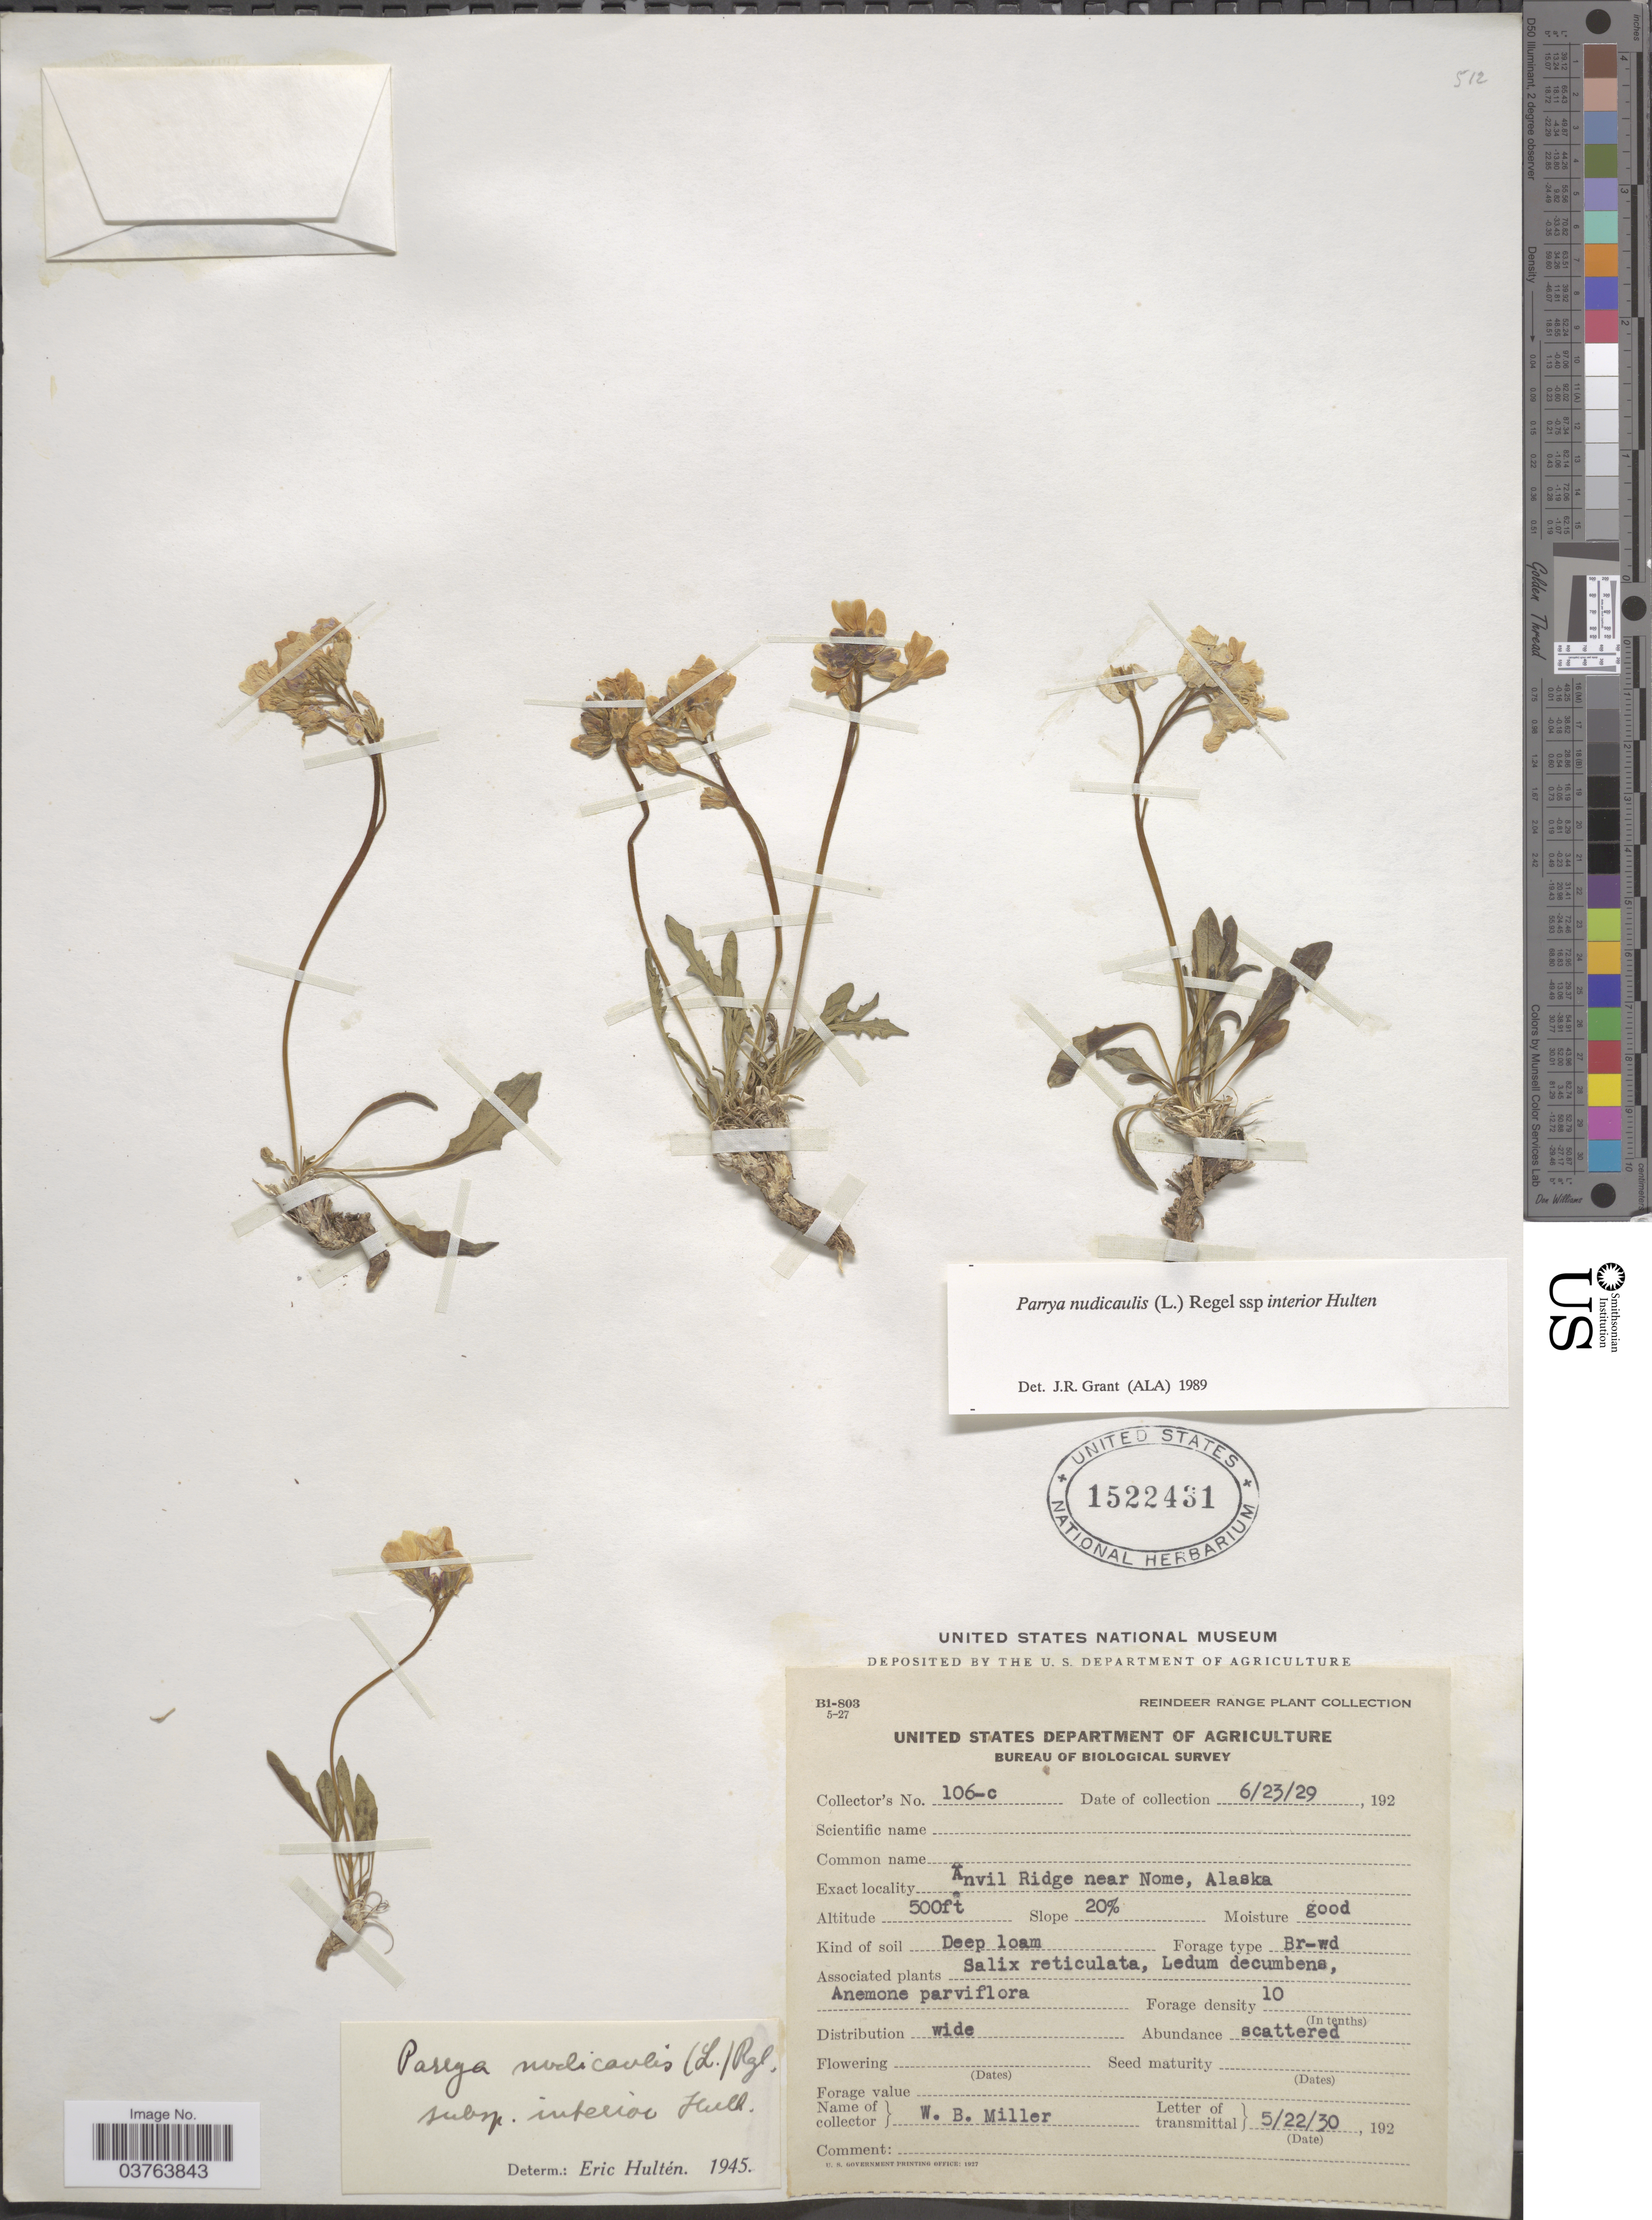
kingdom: Plantae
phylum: Tracheophyta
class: Magnoliopsida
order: Brassicales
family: Brassicaceae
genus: Parrya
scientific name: Parrya nudicaulis subsp. interior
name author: Hultén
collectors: W. Miller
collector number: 106-c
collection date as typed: Transcribed d/m/y: 23/6/29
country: United States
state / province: Alaska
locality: Anvil Ridge near Nome.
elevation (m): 152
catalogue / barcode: US 1522431